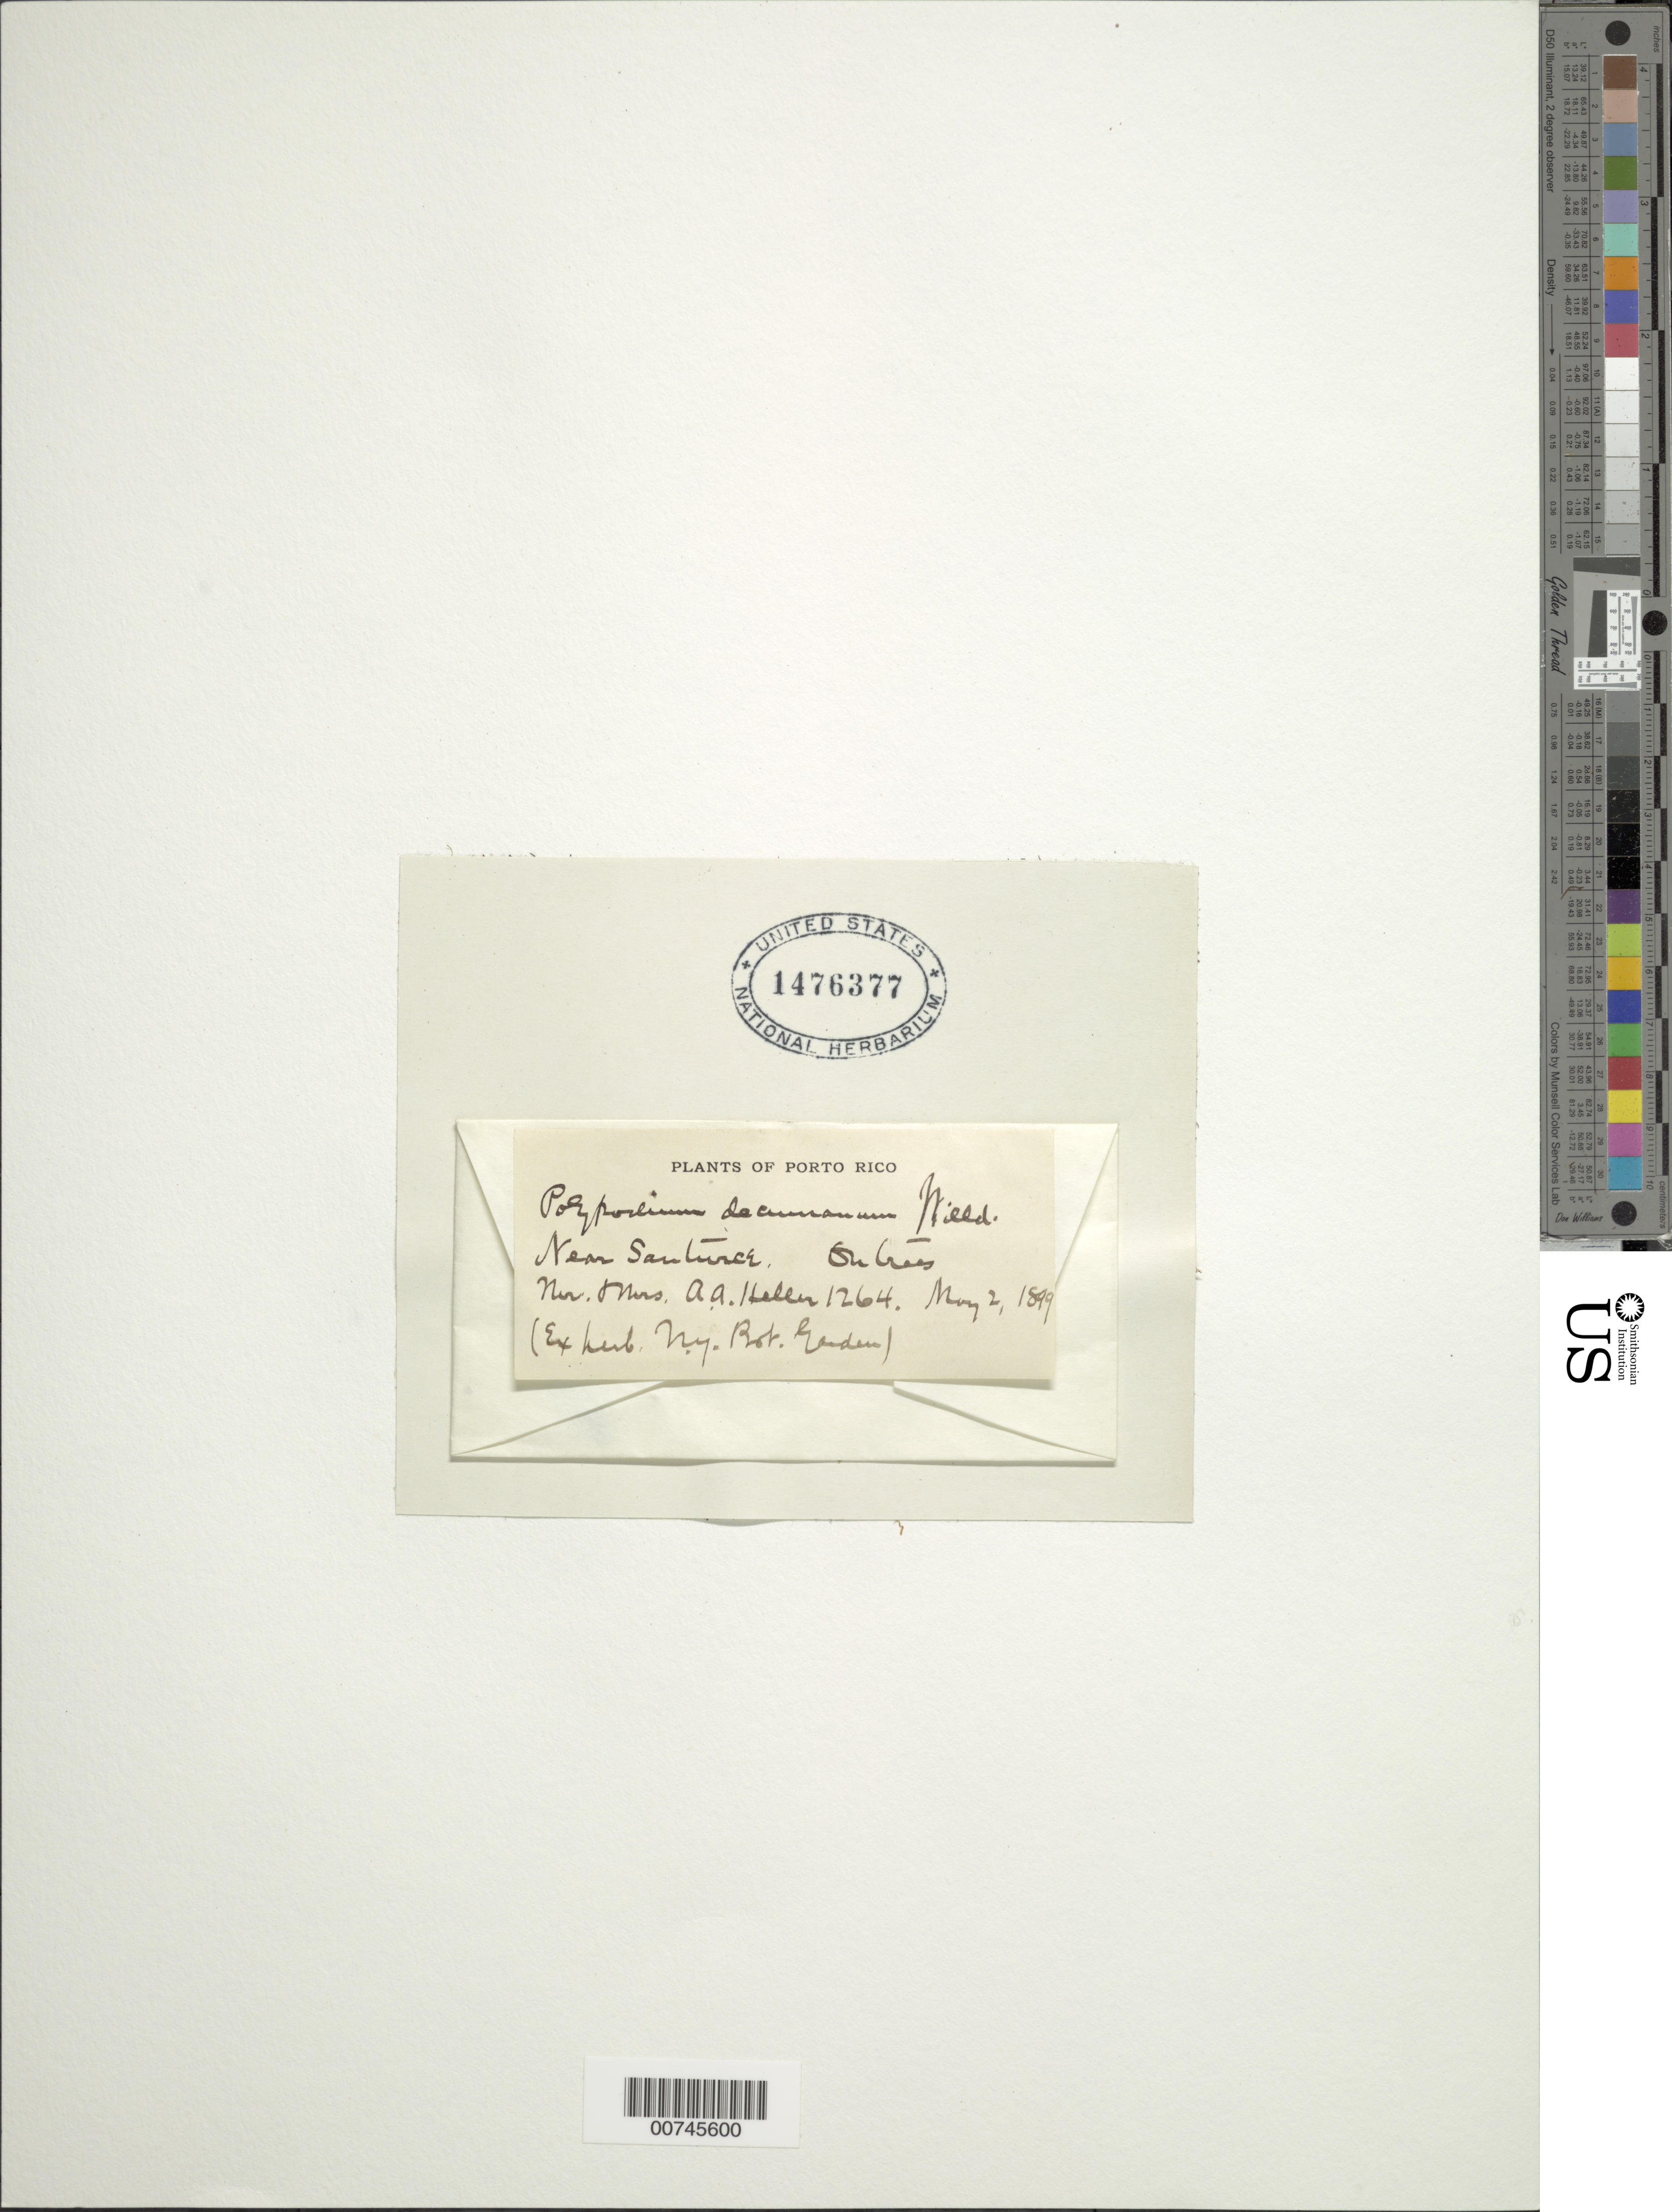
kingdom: Plantae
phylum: Tracheophyta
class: Polypodiopsida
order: Polypodiales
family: Polypodiaceae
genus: Phlebodium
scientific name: Phlebodium decumanum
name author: (Willd.) J. Sm.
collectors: A. A. Heller & E. G. Heller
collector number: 1264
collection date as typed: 02 May 1899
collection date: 1899-05-02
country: Puerto Rico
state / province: San Juan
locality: Near Santurce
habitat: On trees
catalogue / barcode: US 1476377